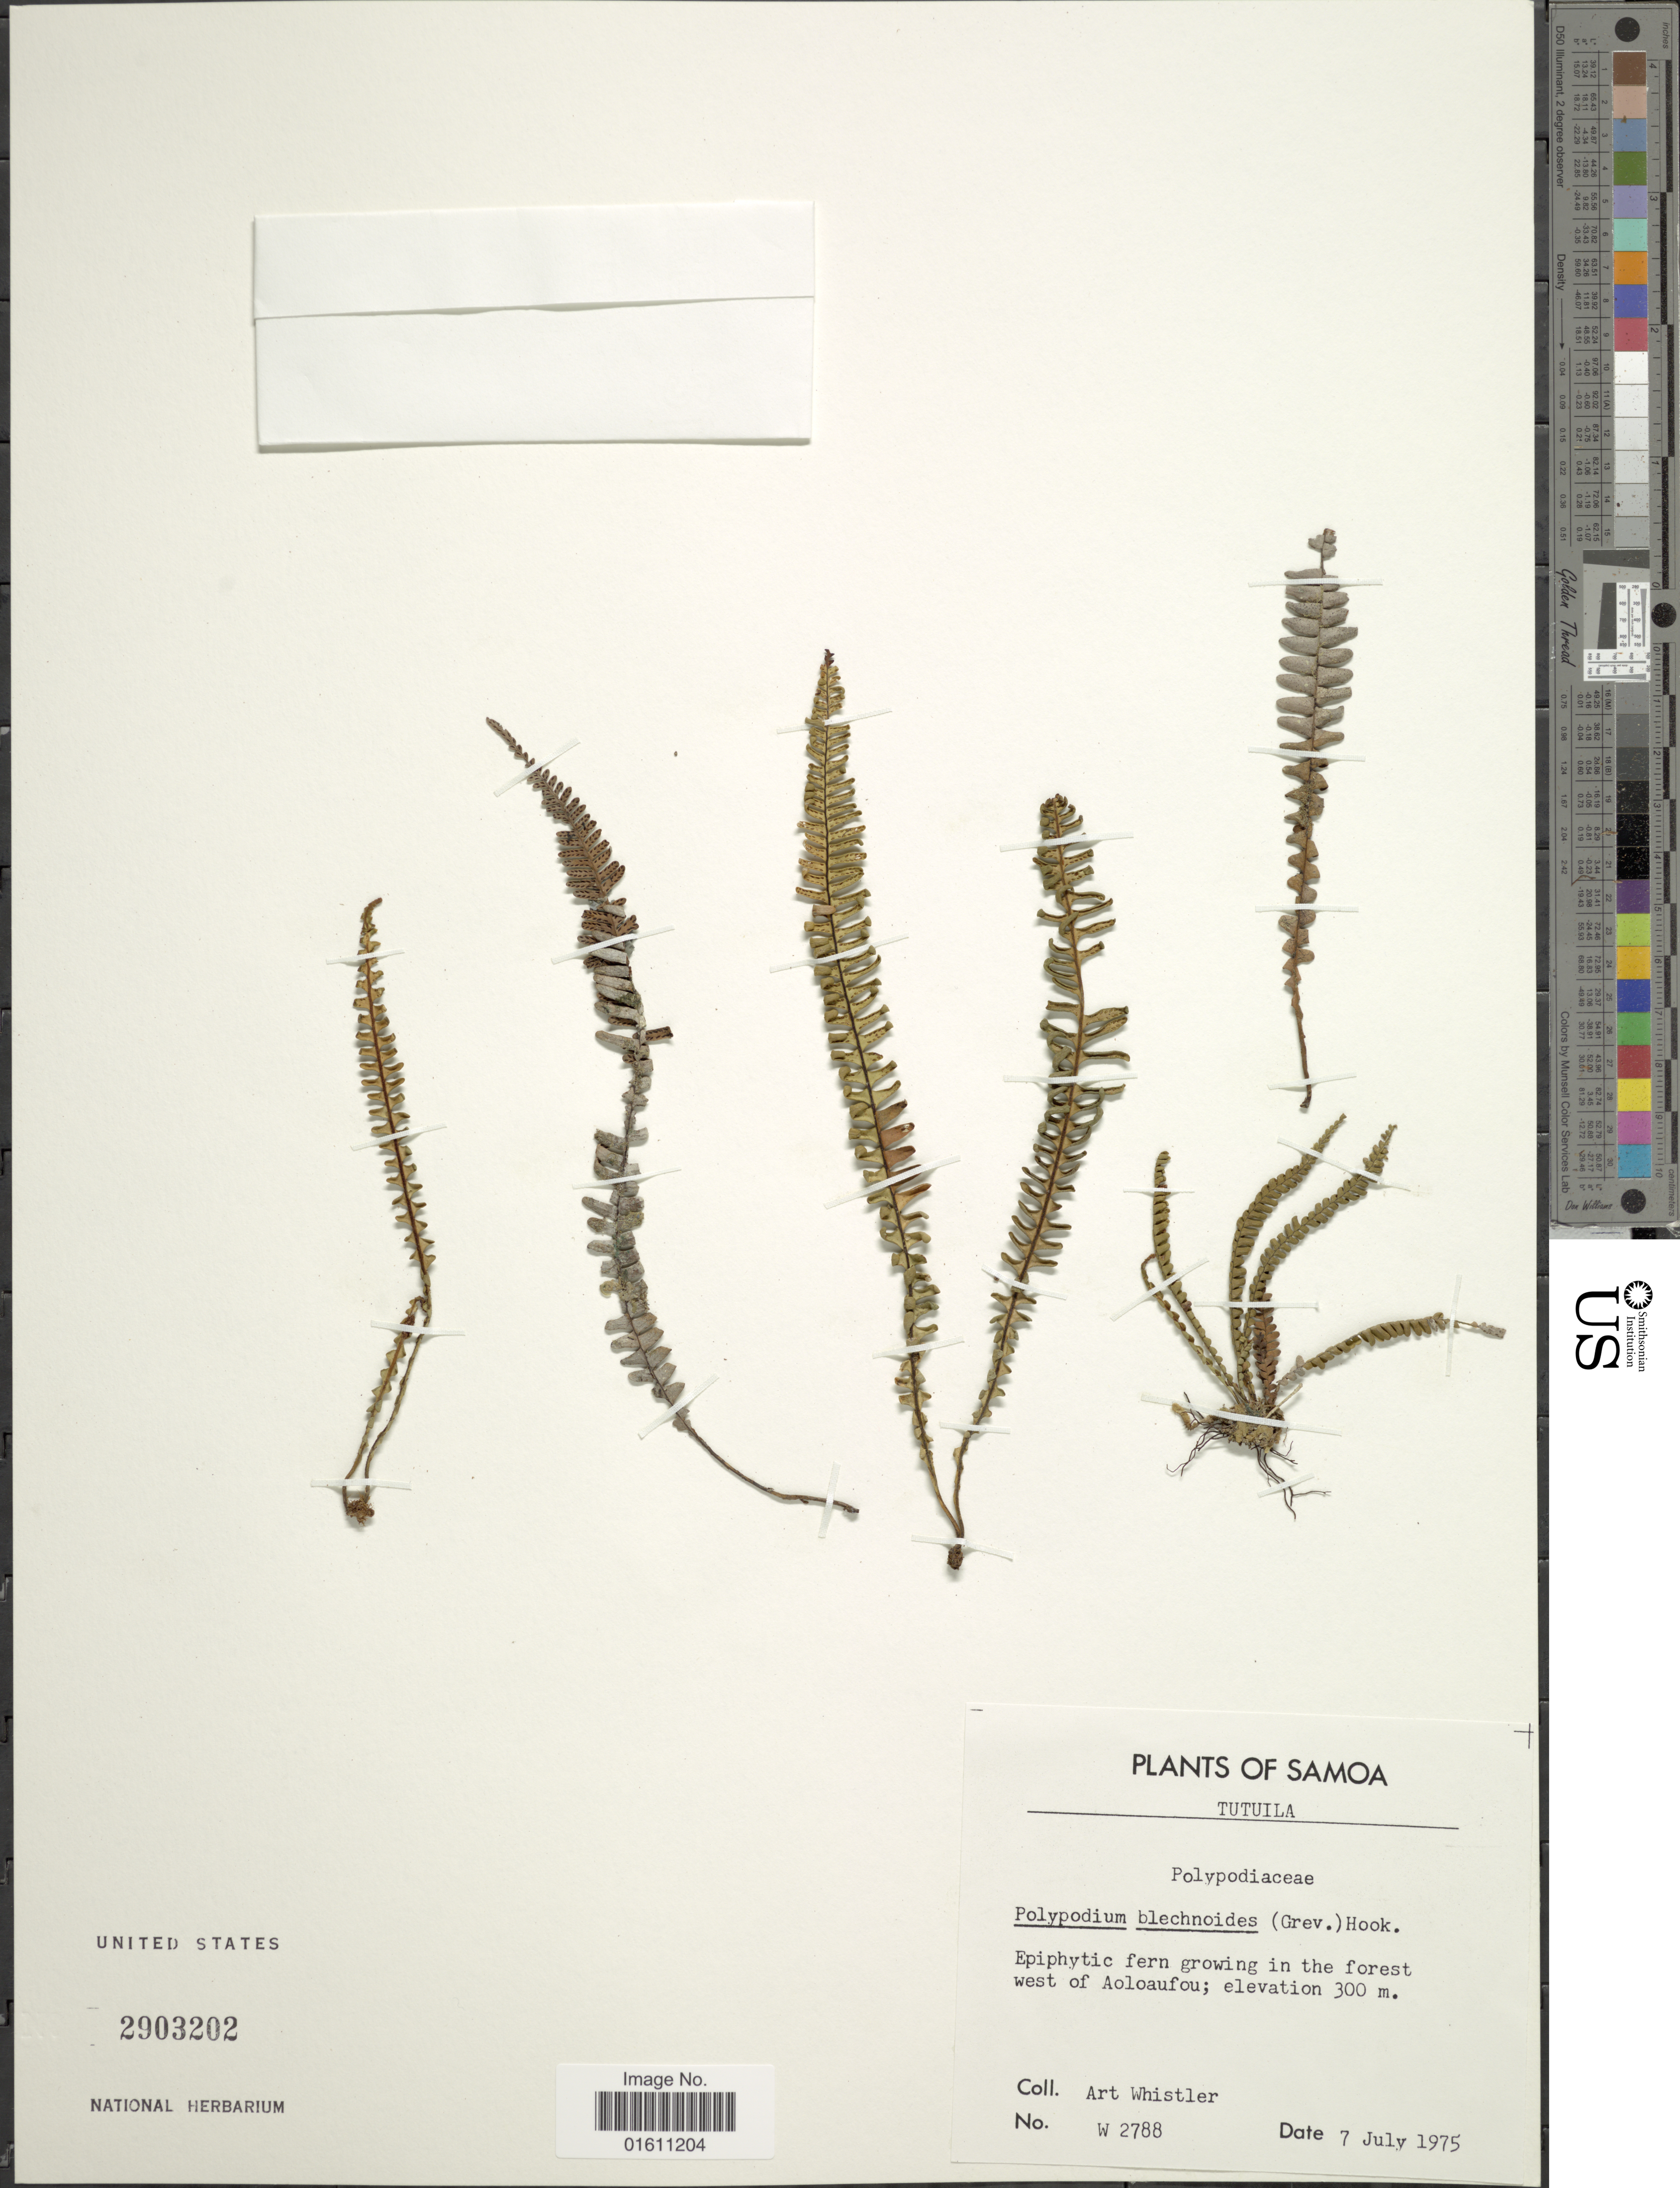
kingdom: Plantae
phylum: Tracheophyta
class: Polypodiopsida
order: Polypodiales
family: Polypodiaceae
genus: Ctenopterella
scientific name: Ctenopterella blechnoides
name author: (Grev.) Parris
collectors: A. Whistler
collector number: W 2788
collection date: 1975-07-07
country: American Samoa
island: Tutuila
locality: Tutuila, in the forest west of Aoloaufou.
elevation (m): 300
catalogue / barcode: US 2903202